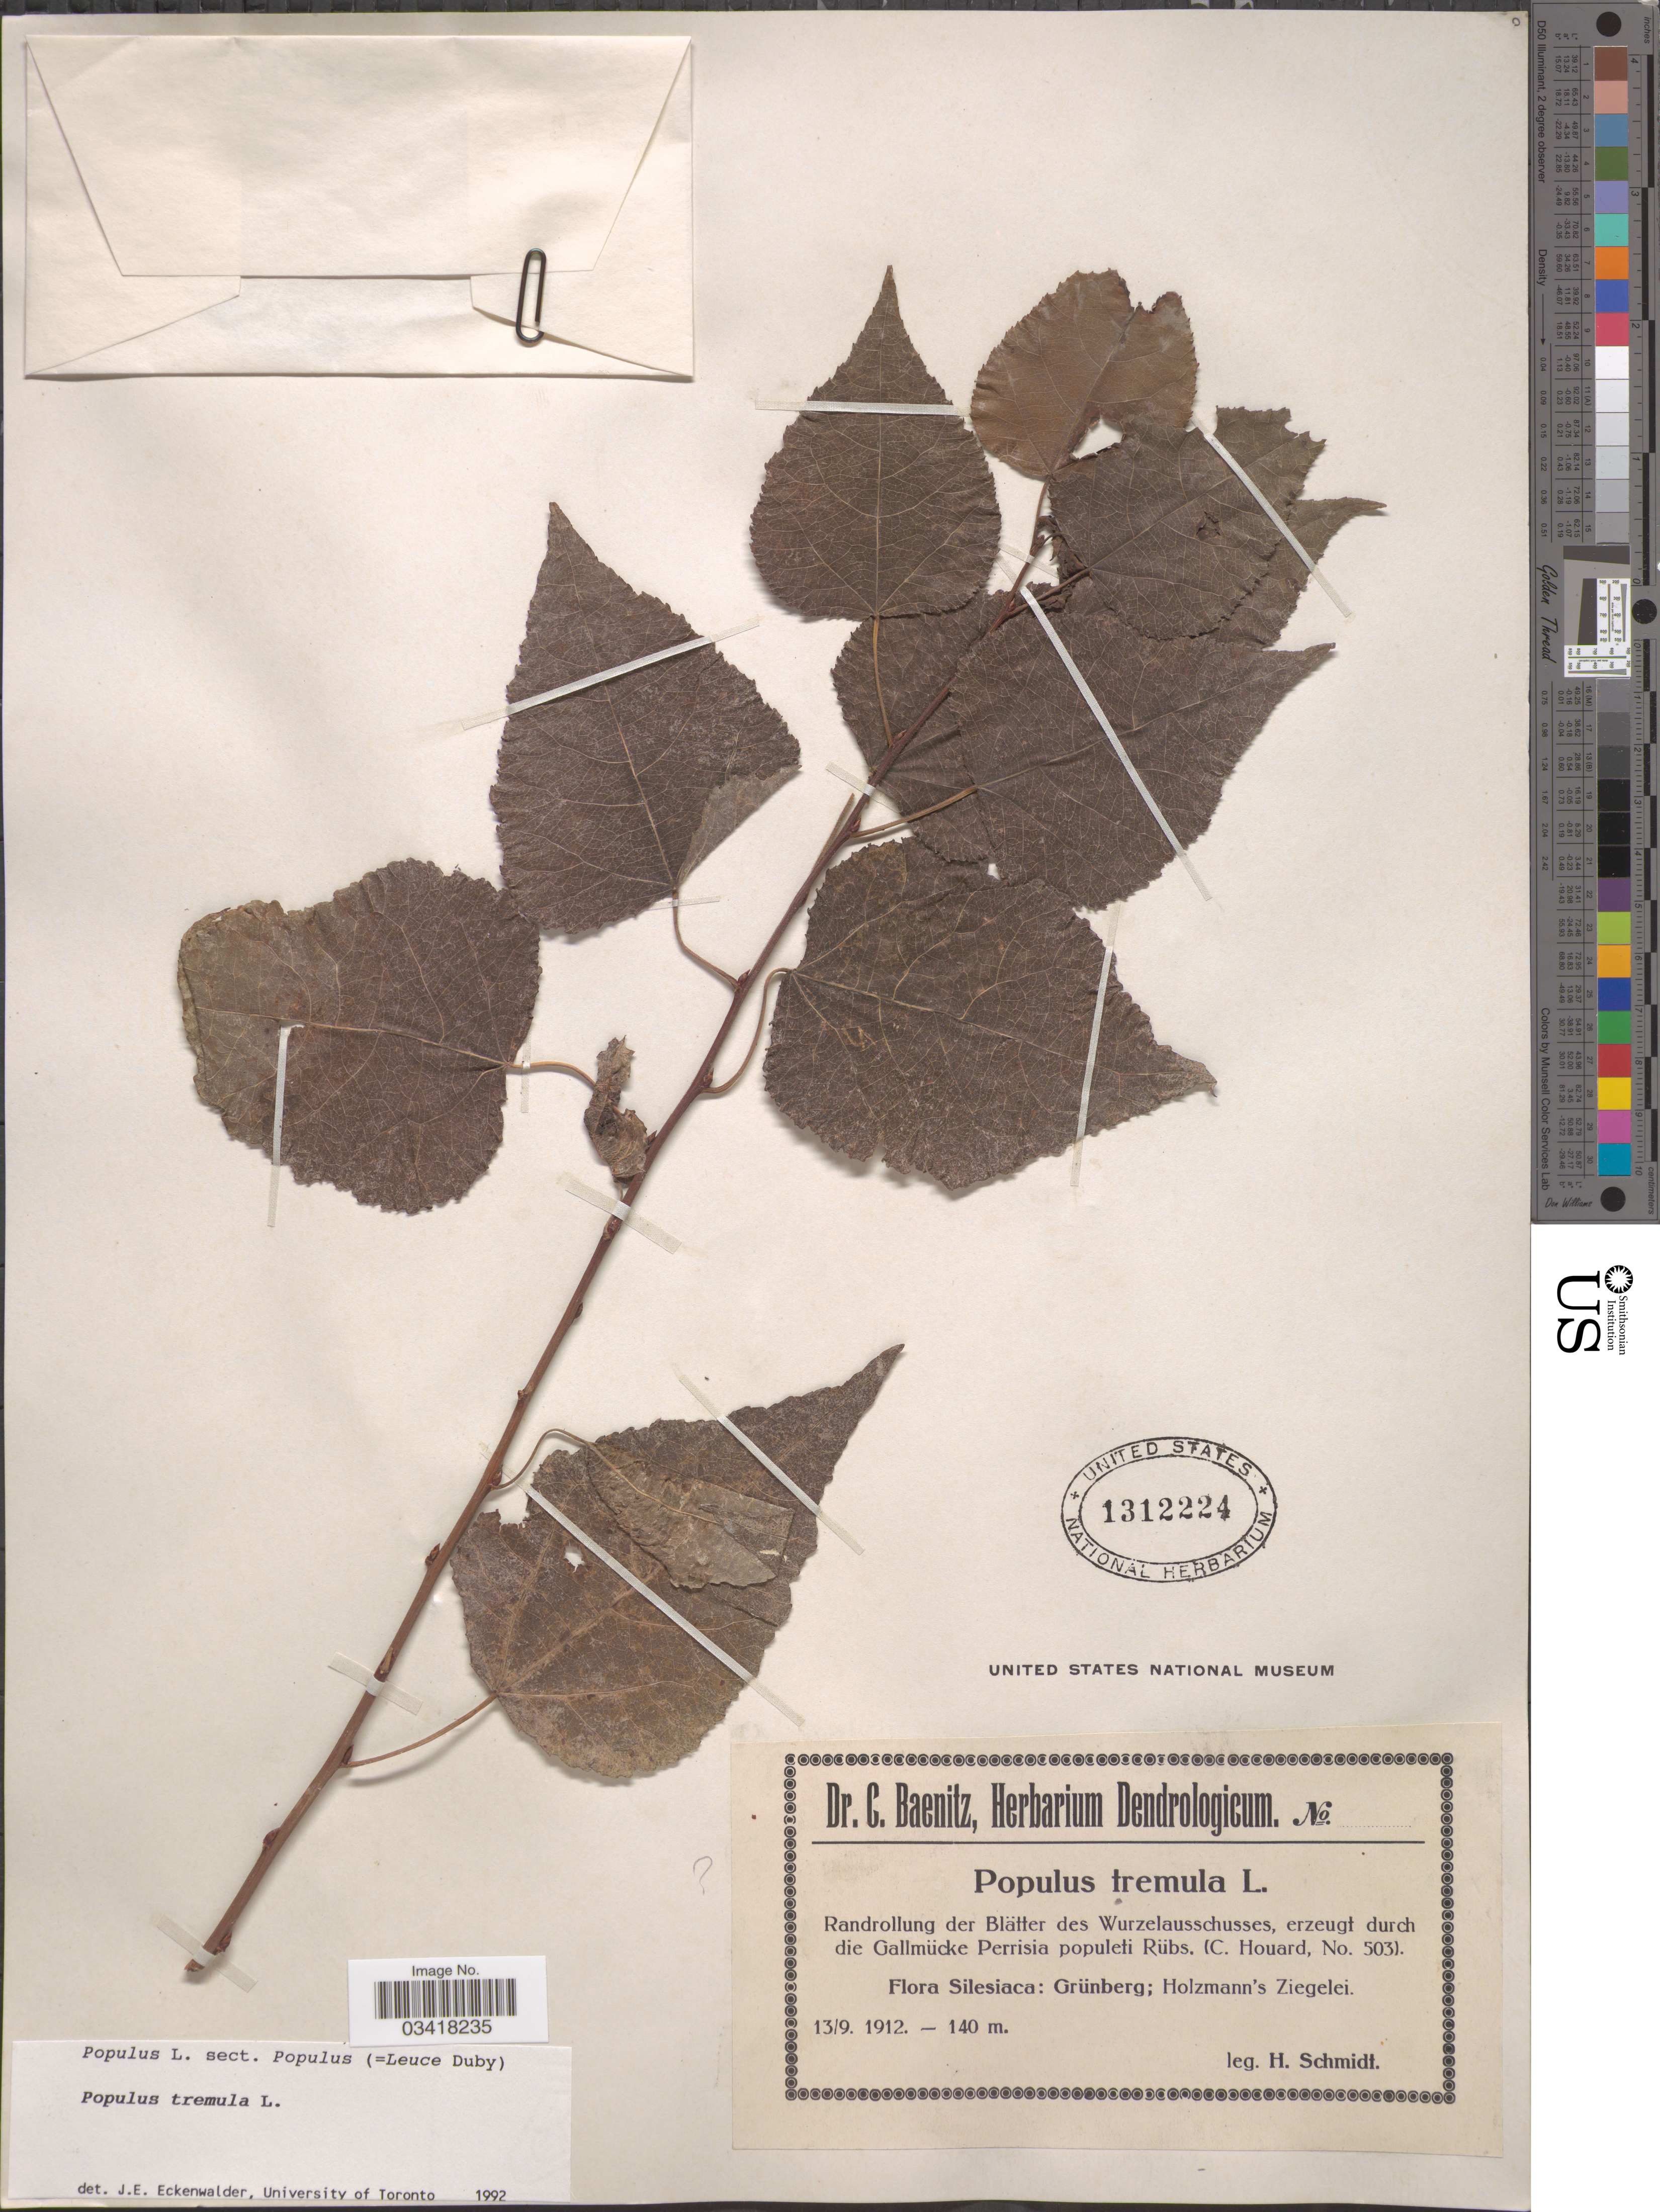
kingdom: Plantae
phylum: Tracheophyta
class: Magnoliopsida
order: Malpighiales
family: Salicaceae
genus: Populus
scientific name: Populus tremula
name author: L.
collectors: H. Schmidt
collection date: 1912-09-13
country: Poland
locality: Silesiaca: Grünberg; Holzmann's Ziegelei.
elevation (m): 140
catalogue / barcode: US 1312224